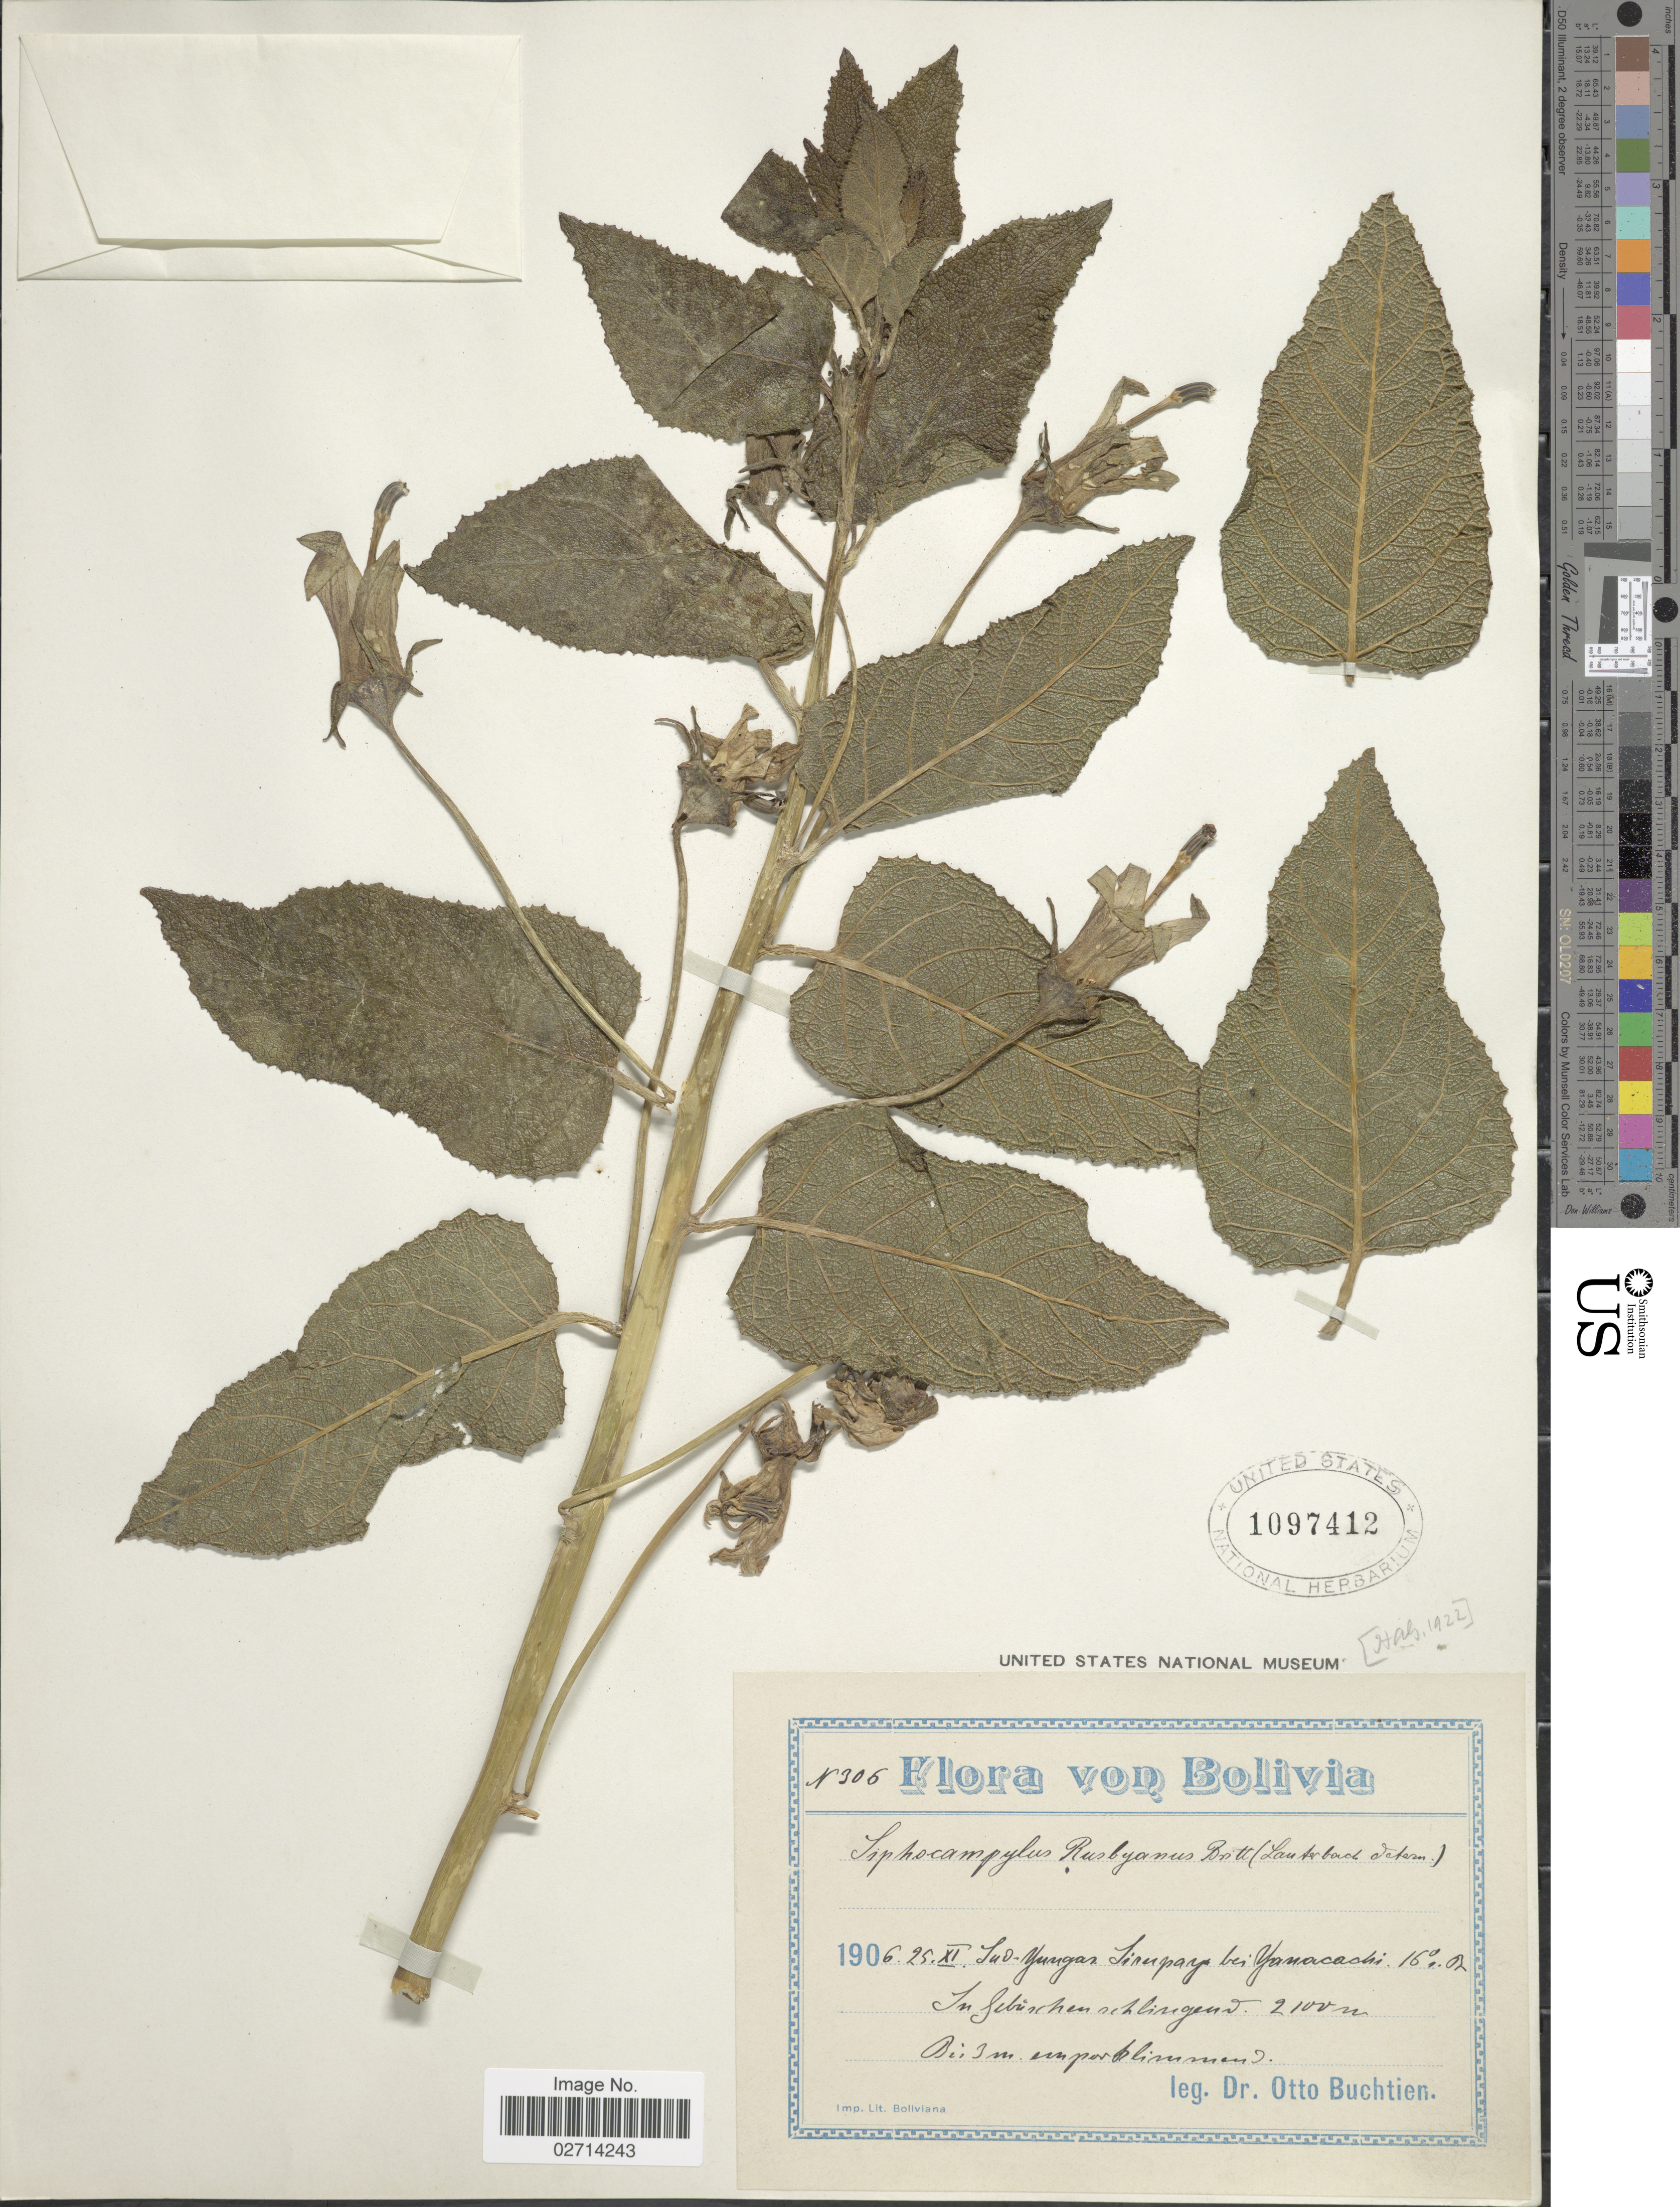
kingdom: Plantae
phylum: Tracheophyta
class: Magnoliopsida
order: Asterales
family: Campanulaceae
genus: Siphocampylus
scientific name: Siphocampylus rusbyanus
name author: Britton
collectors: O. Buchtien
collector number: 306*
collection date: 1906-11-25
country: Bolivia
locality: Sud-Yungas Sirapaya bei Yanacashi, 15 °s. Br.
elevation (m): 2100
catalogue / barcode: US 1097412